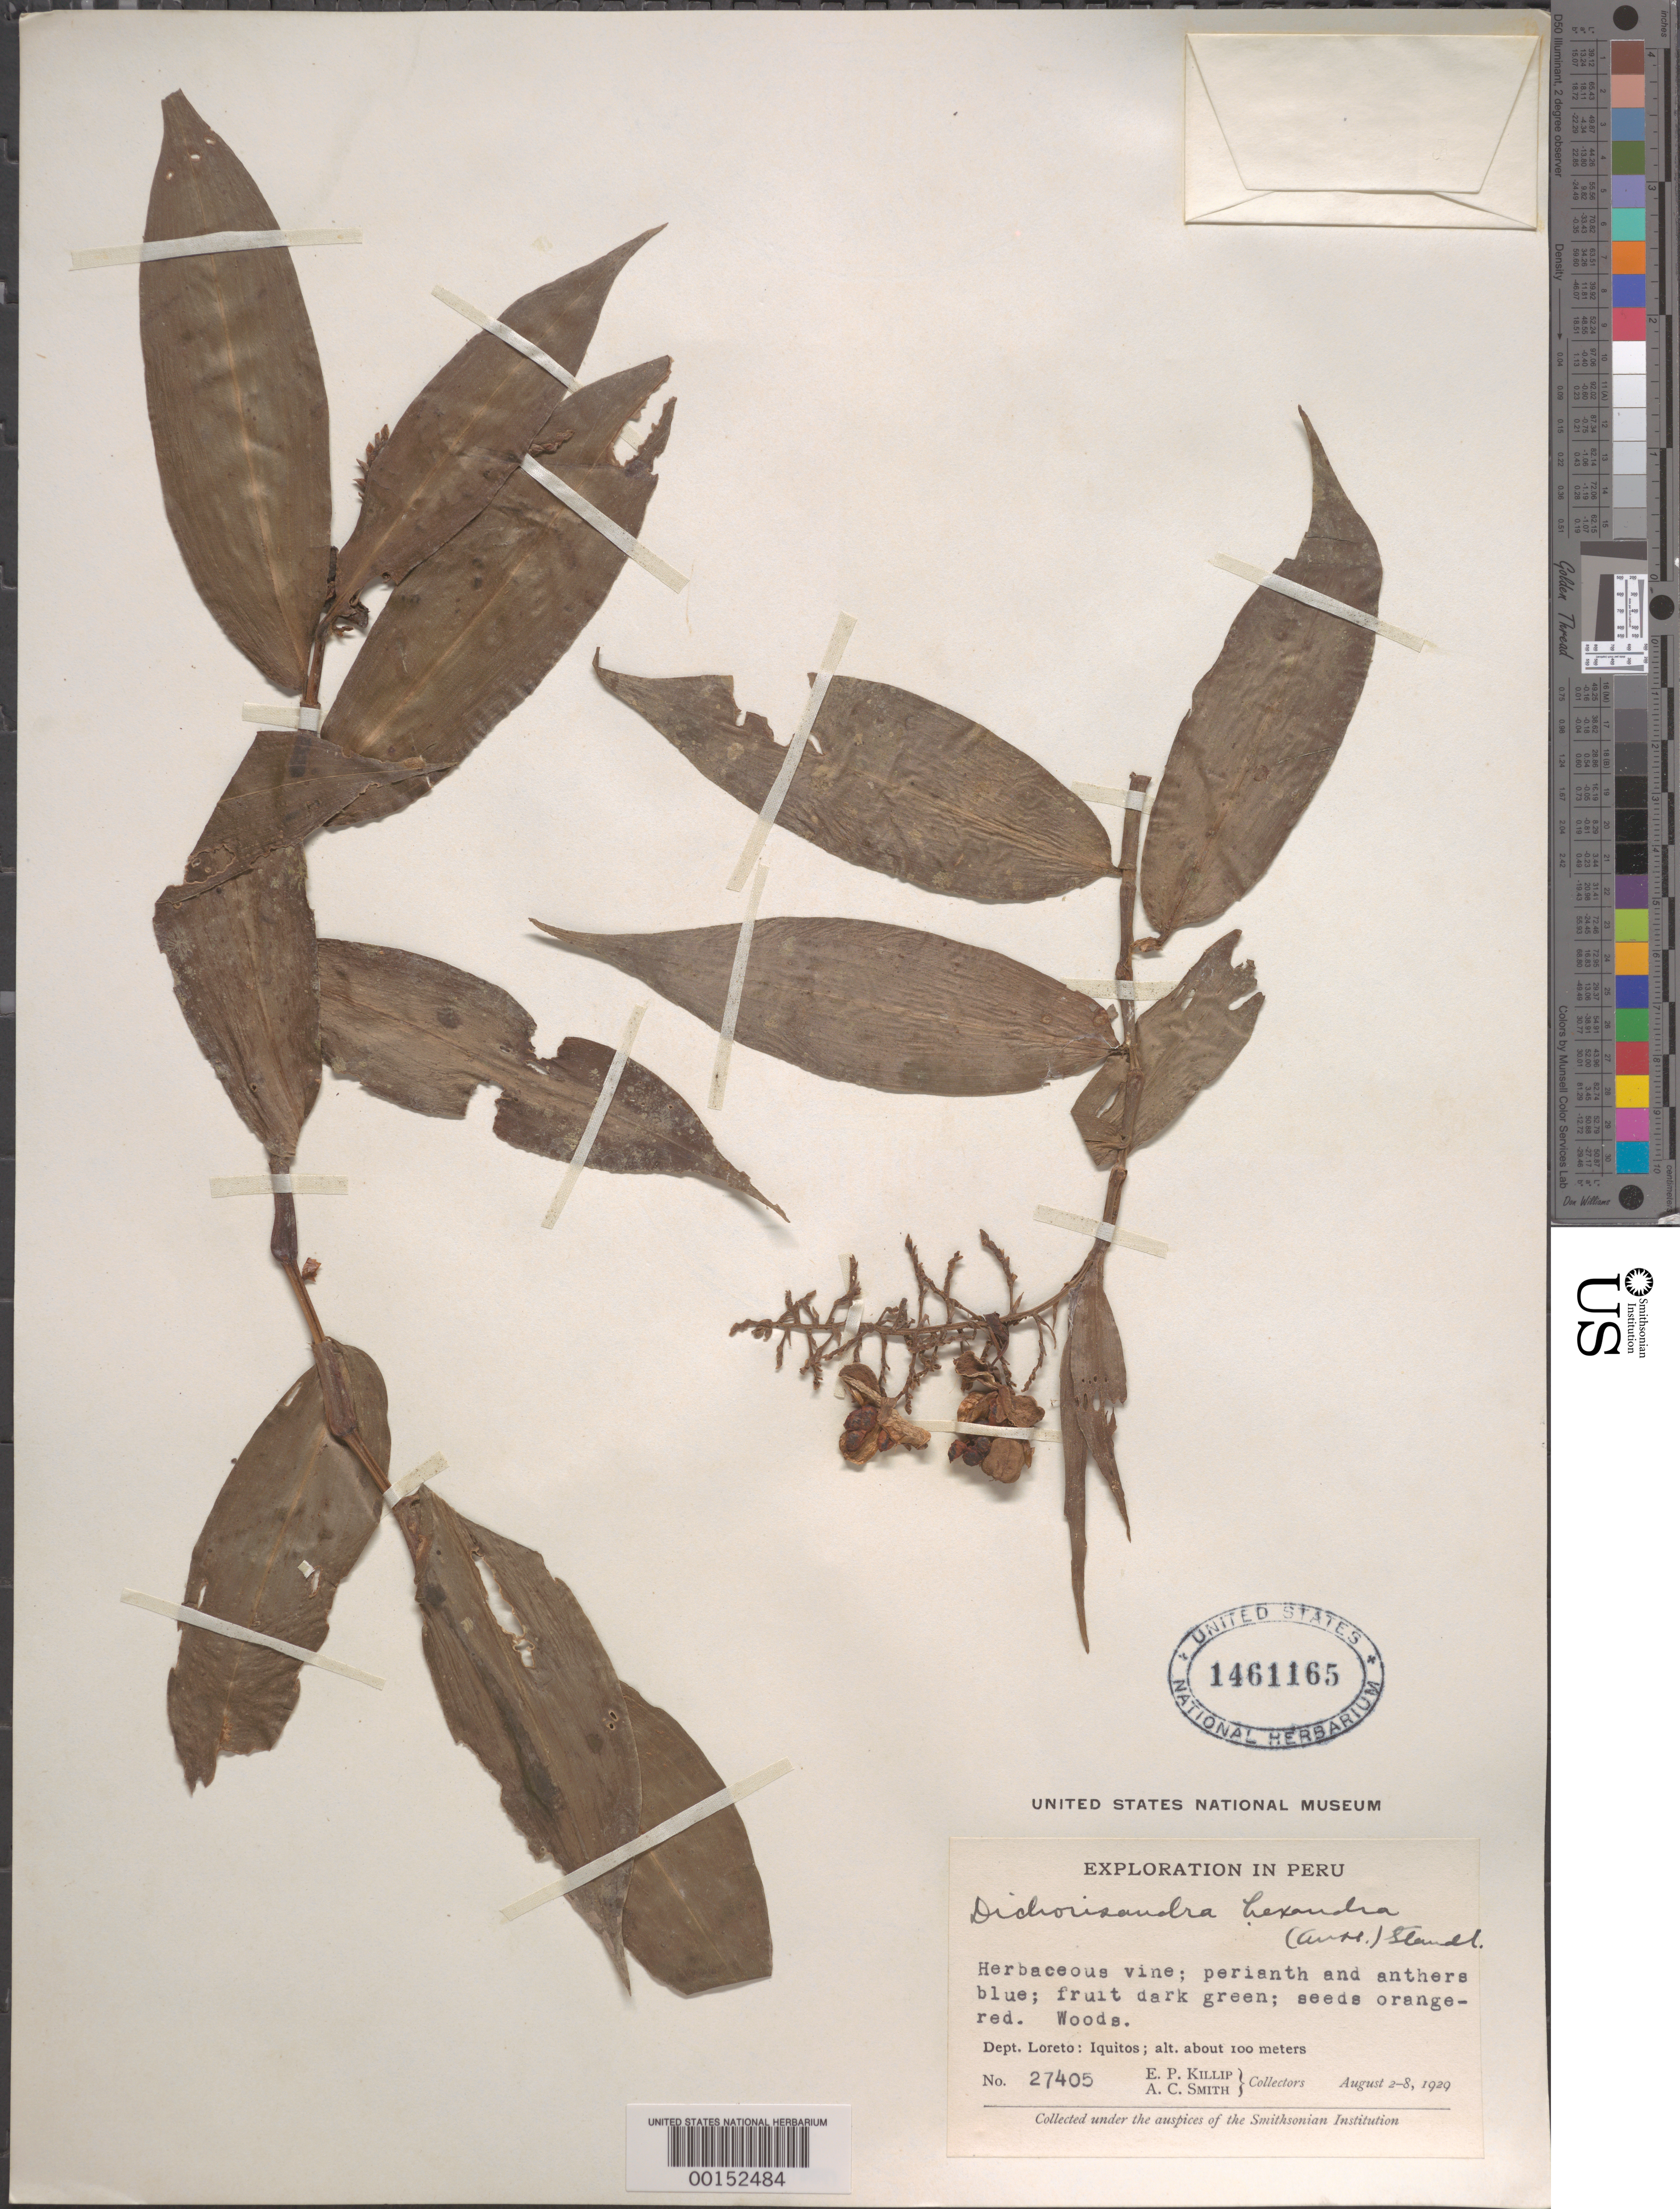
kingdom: Plantae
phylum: Tracheophyta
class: Liliopsida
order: Commelinales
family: Commelinaceae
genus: Dichorisandra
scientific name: Dichorisandra hexandra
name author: (Aubl.) Standl.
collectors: E. P. Killip & A. C. Smith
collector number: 27405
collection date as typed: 02 Aug 1929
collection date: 1929-08-02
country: Peru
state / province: Loreto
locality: Iquitos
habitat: Woods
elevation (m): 100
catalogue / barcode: US 1461165